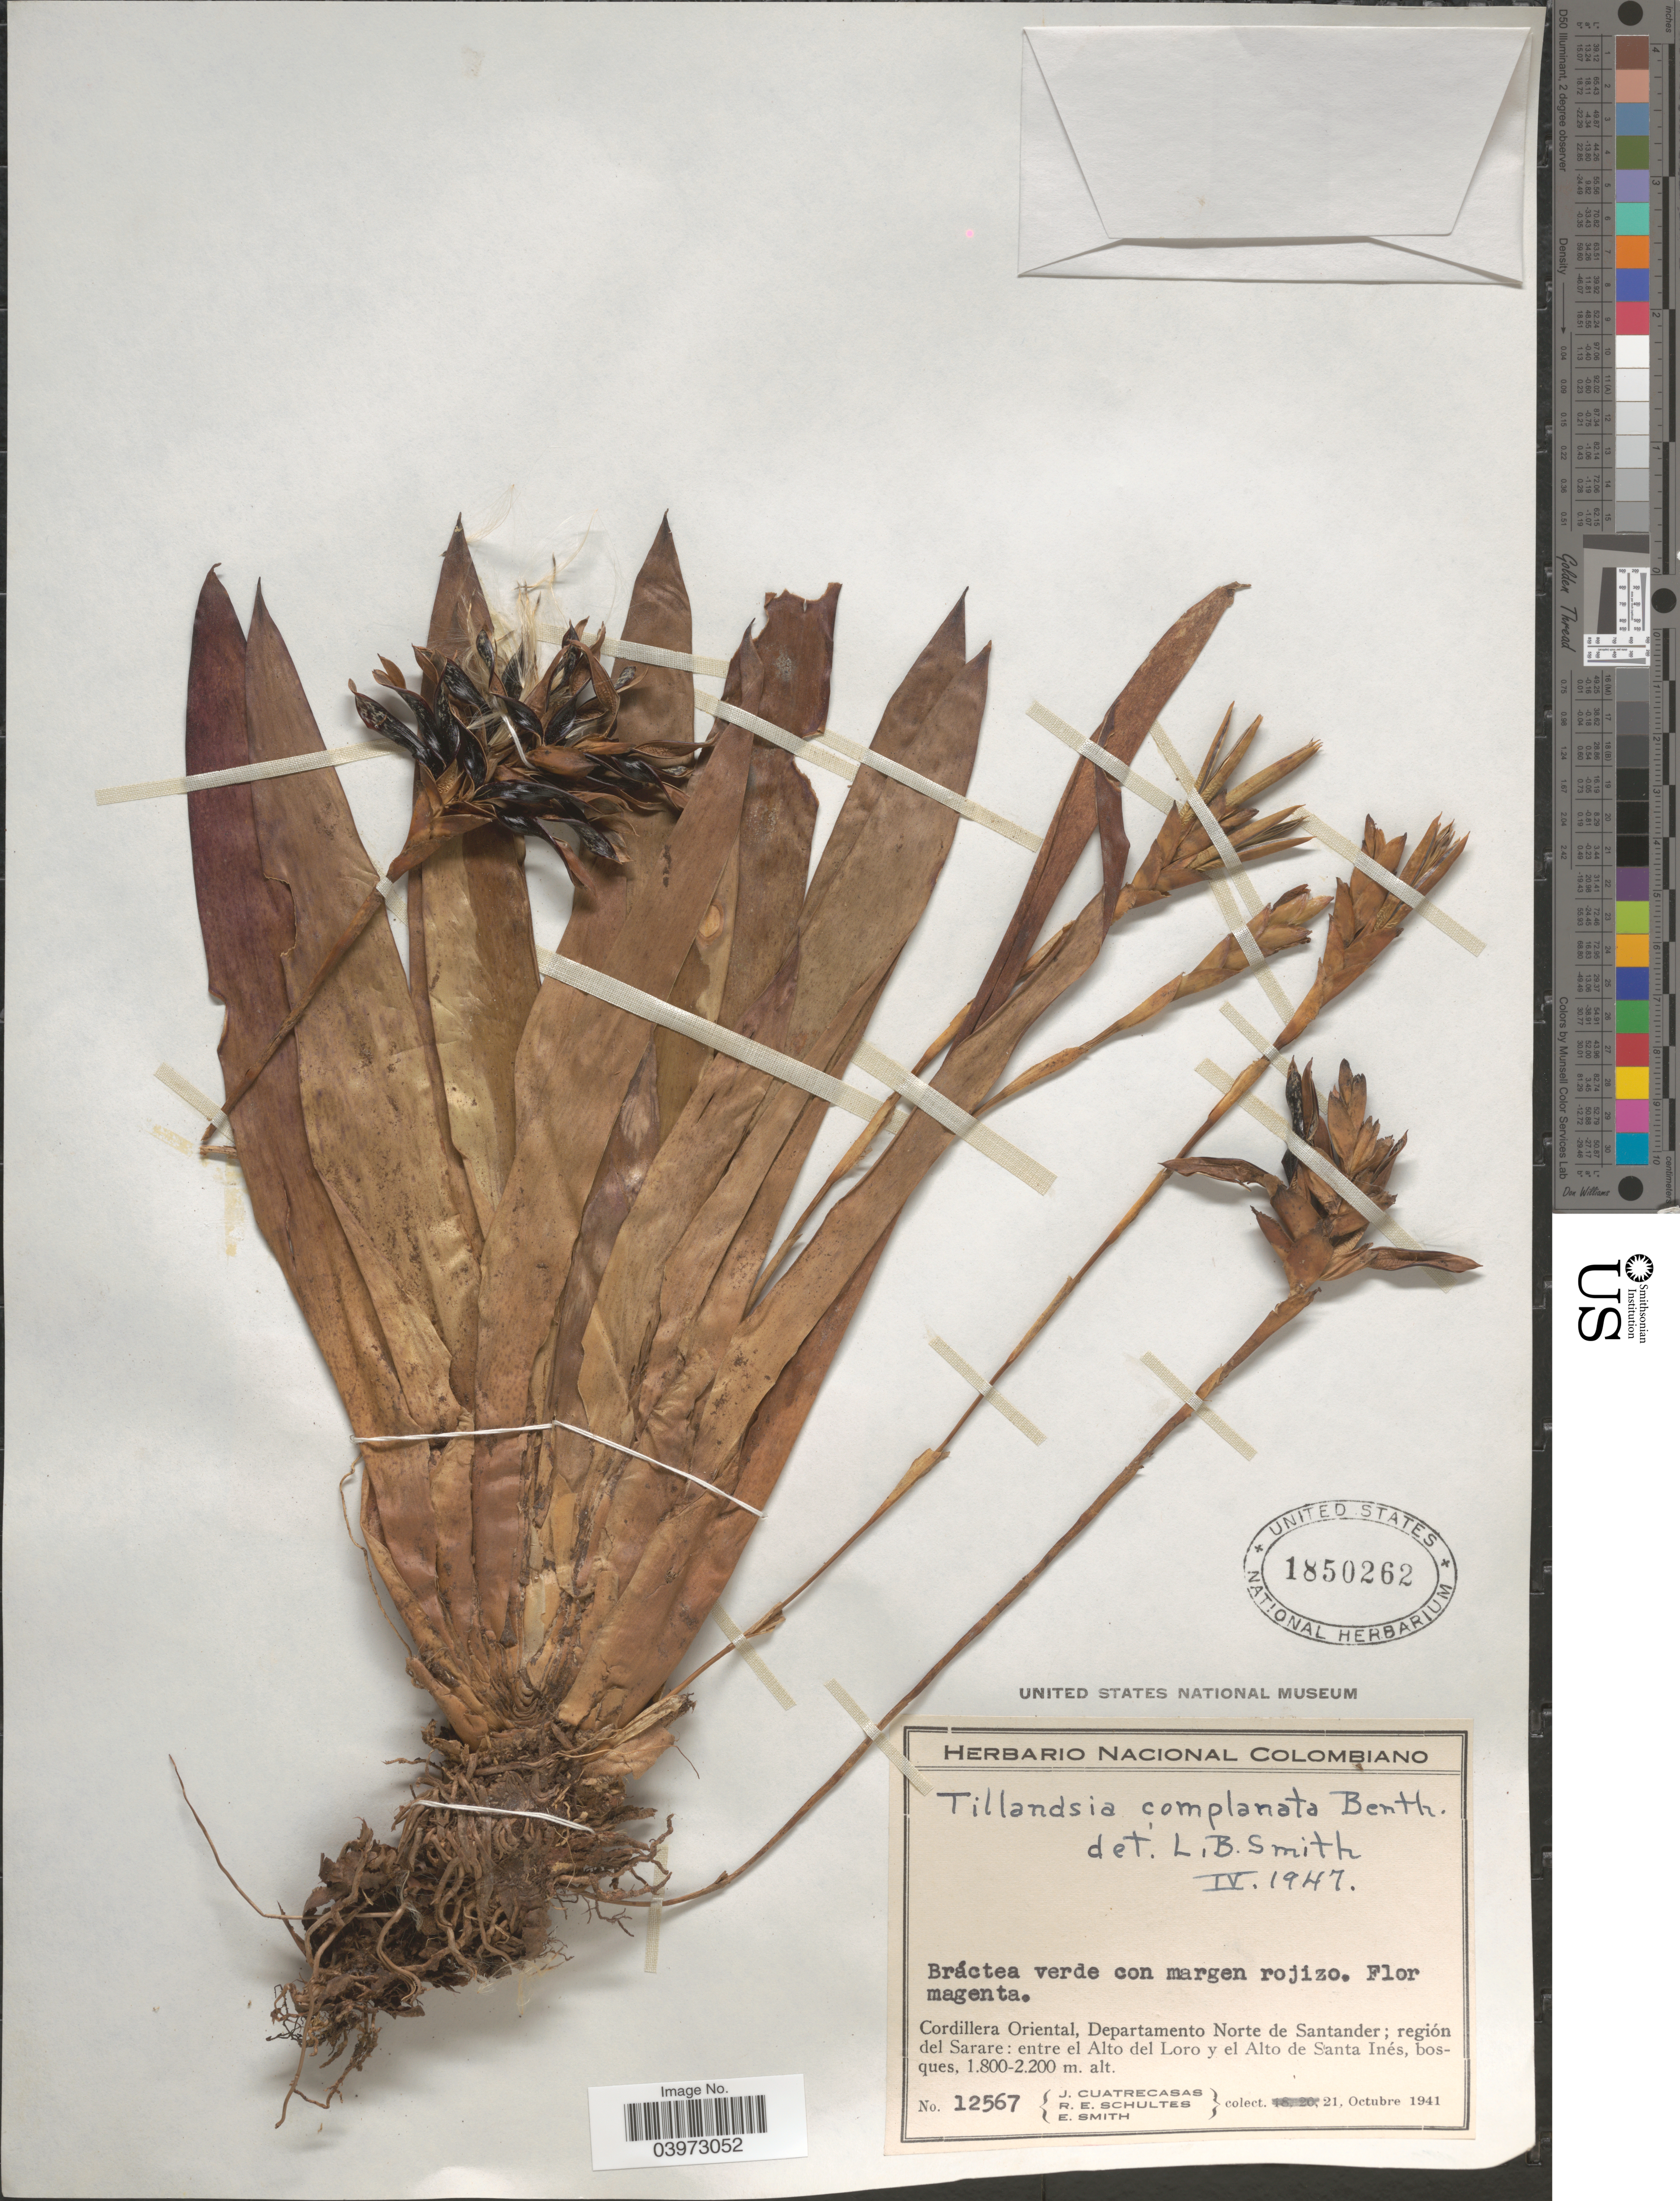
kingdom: Plantae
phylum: Tracheophyta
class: Liliopsida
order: Poales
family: Bromeliaceae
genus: Tillandsia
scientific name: Tillandsia complanata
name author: Benth.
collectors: J. Cuatrecasas, R. E. Schultes & E. Smith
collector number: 12567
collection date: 1941-10-21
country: Colombia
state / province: Norte de Santander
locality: Cordillera Oriental, Departamento Norte de Santander; región del Sarare: entre el Alto del Loro y el Alto de Santa Inés.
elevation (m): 1800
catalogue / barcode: US 1850262